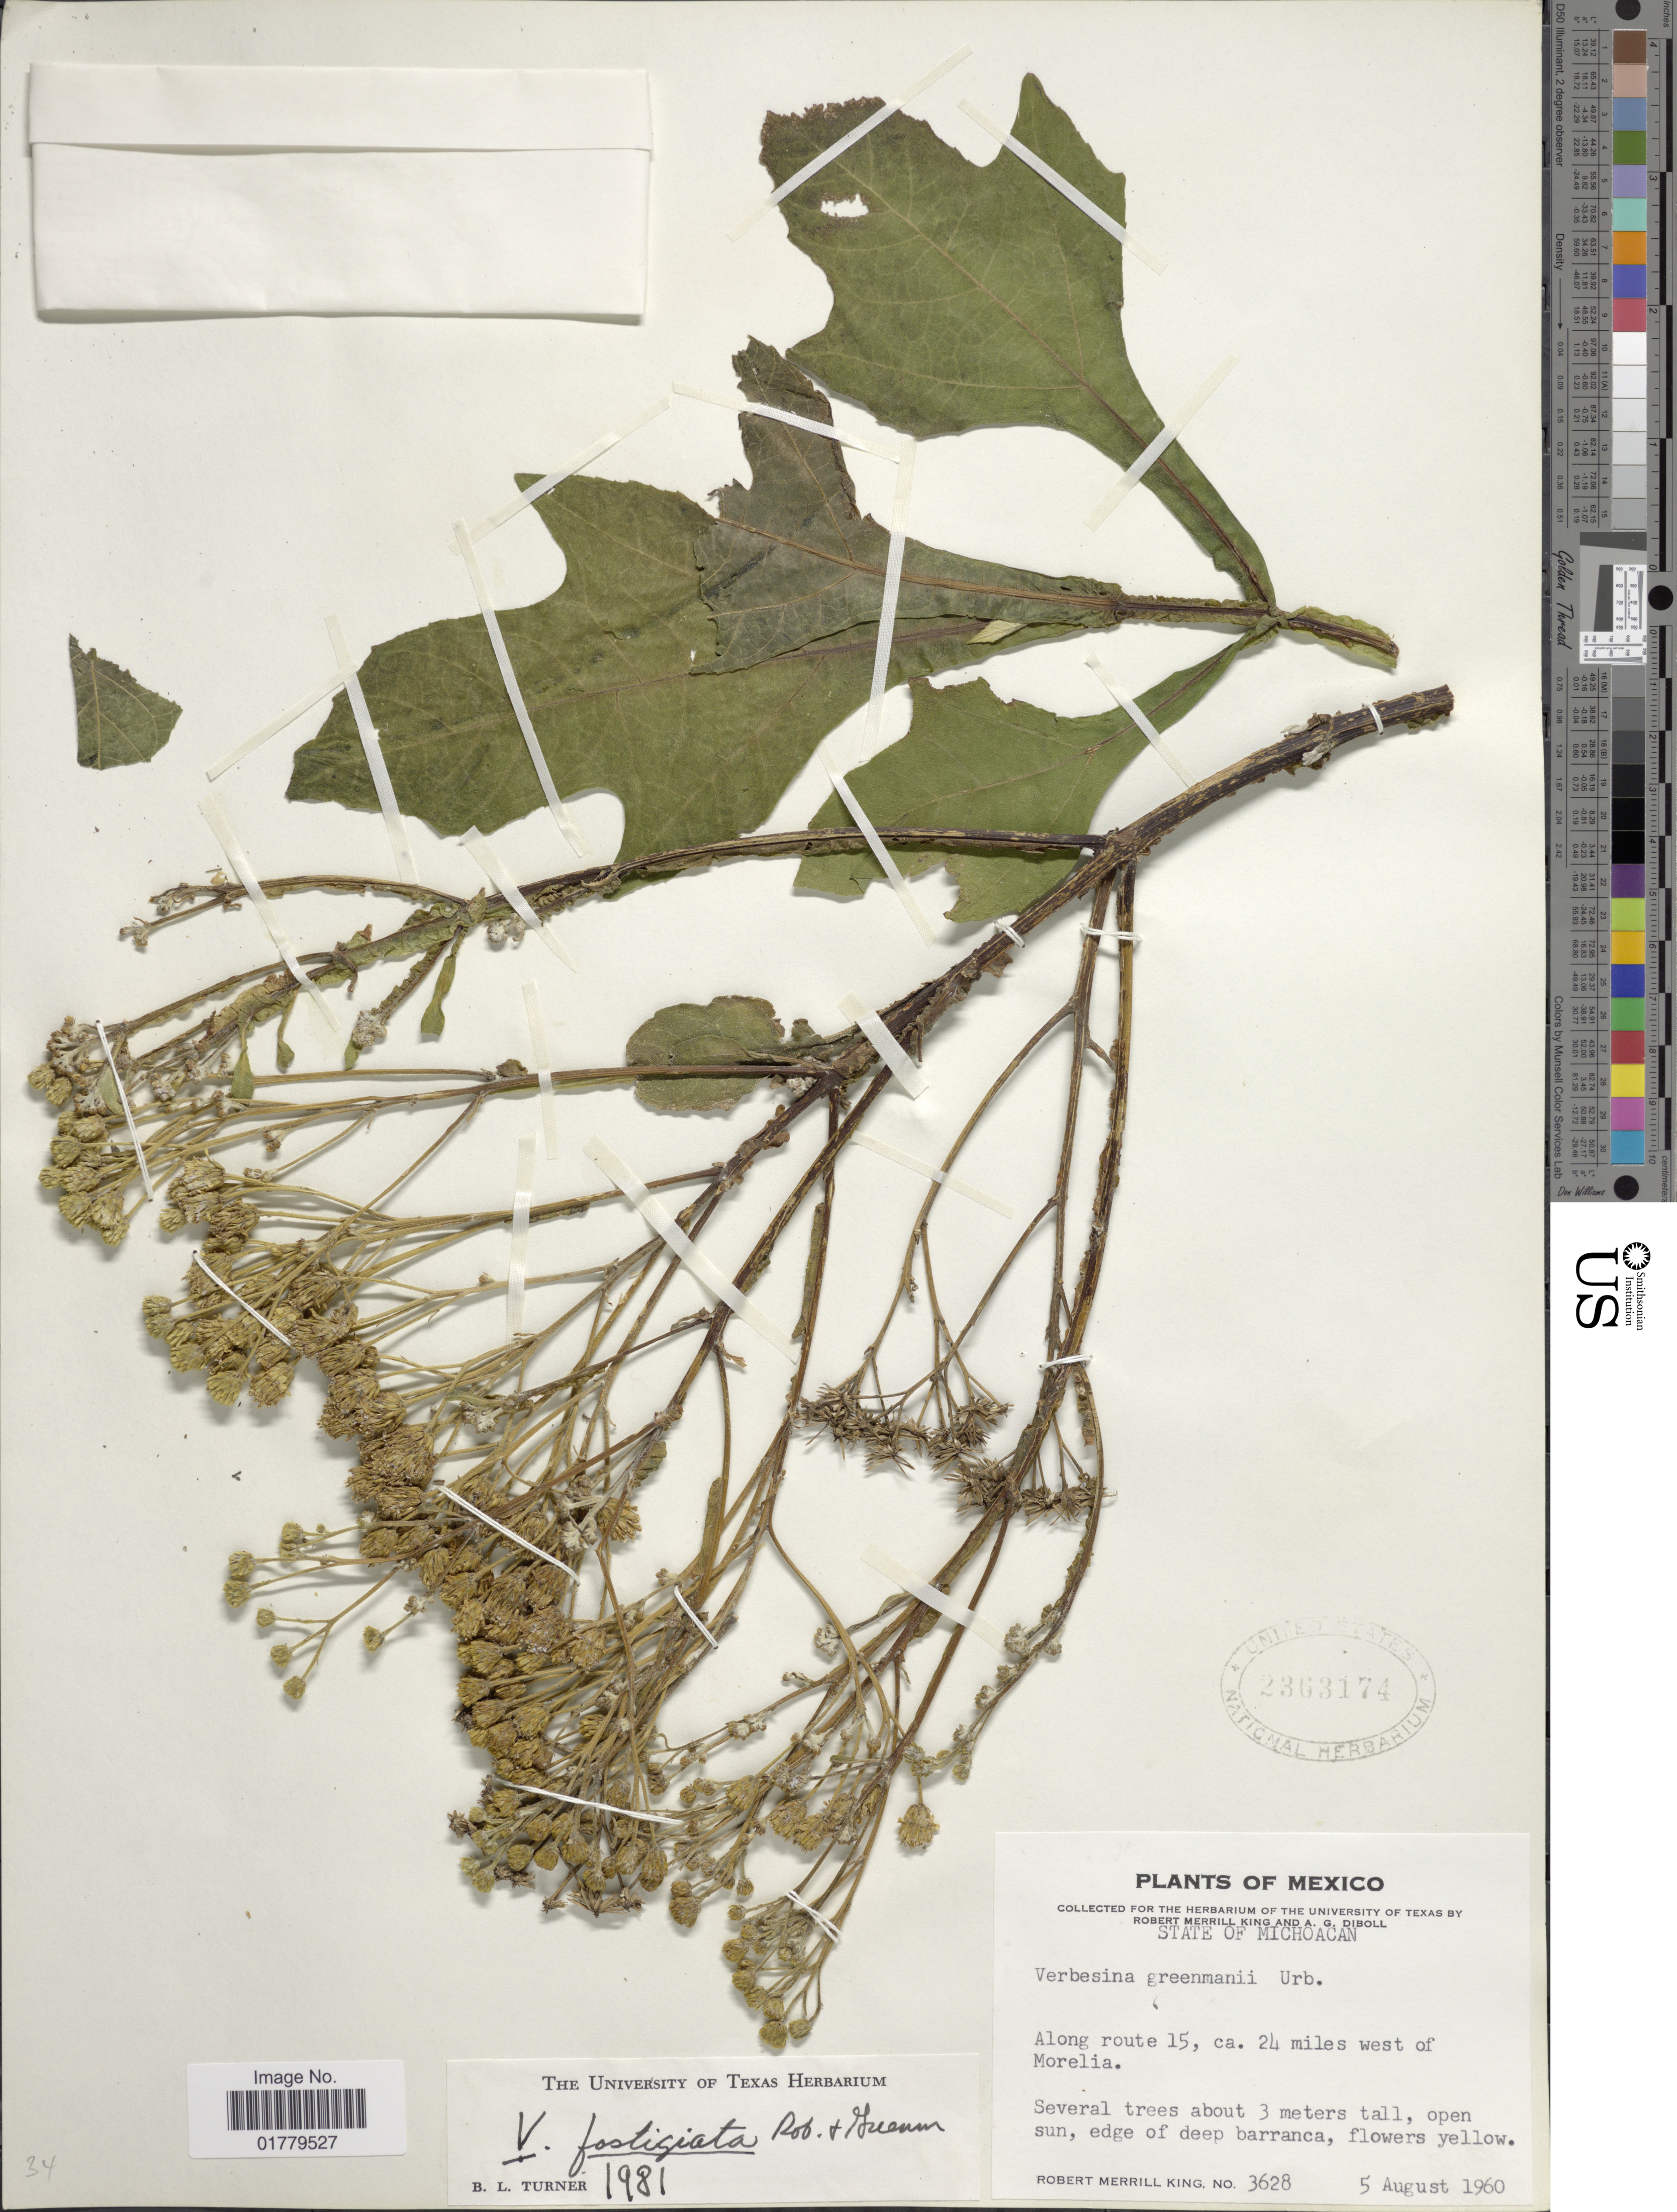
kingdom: Plantae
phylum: Tracheophyta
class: Magnoliopsida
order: Asterales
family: Asteraceae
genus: Verbesina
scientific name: Verbesina fastigiata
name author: B.L. Rob. & Greenm.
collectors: R. M. King & A. Diboll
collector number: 3628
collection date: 1960-08-05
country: Mexico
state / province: Michoacán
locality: State of Michoacan. Along route 15, ca. 24 miles west of Morelia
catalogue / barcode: US 2363174